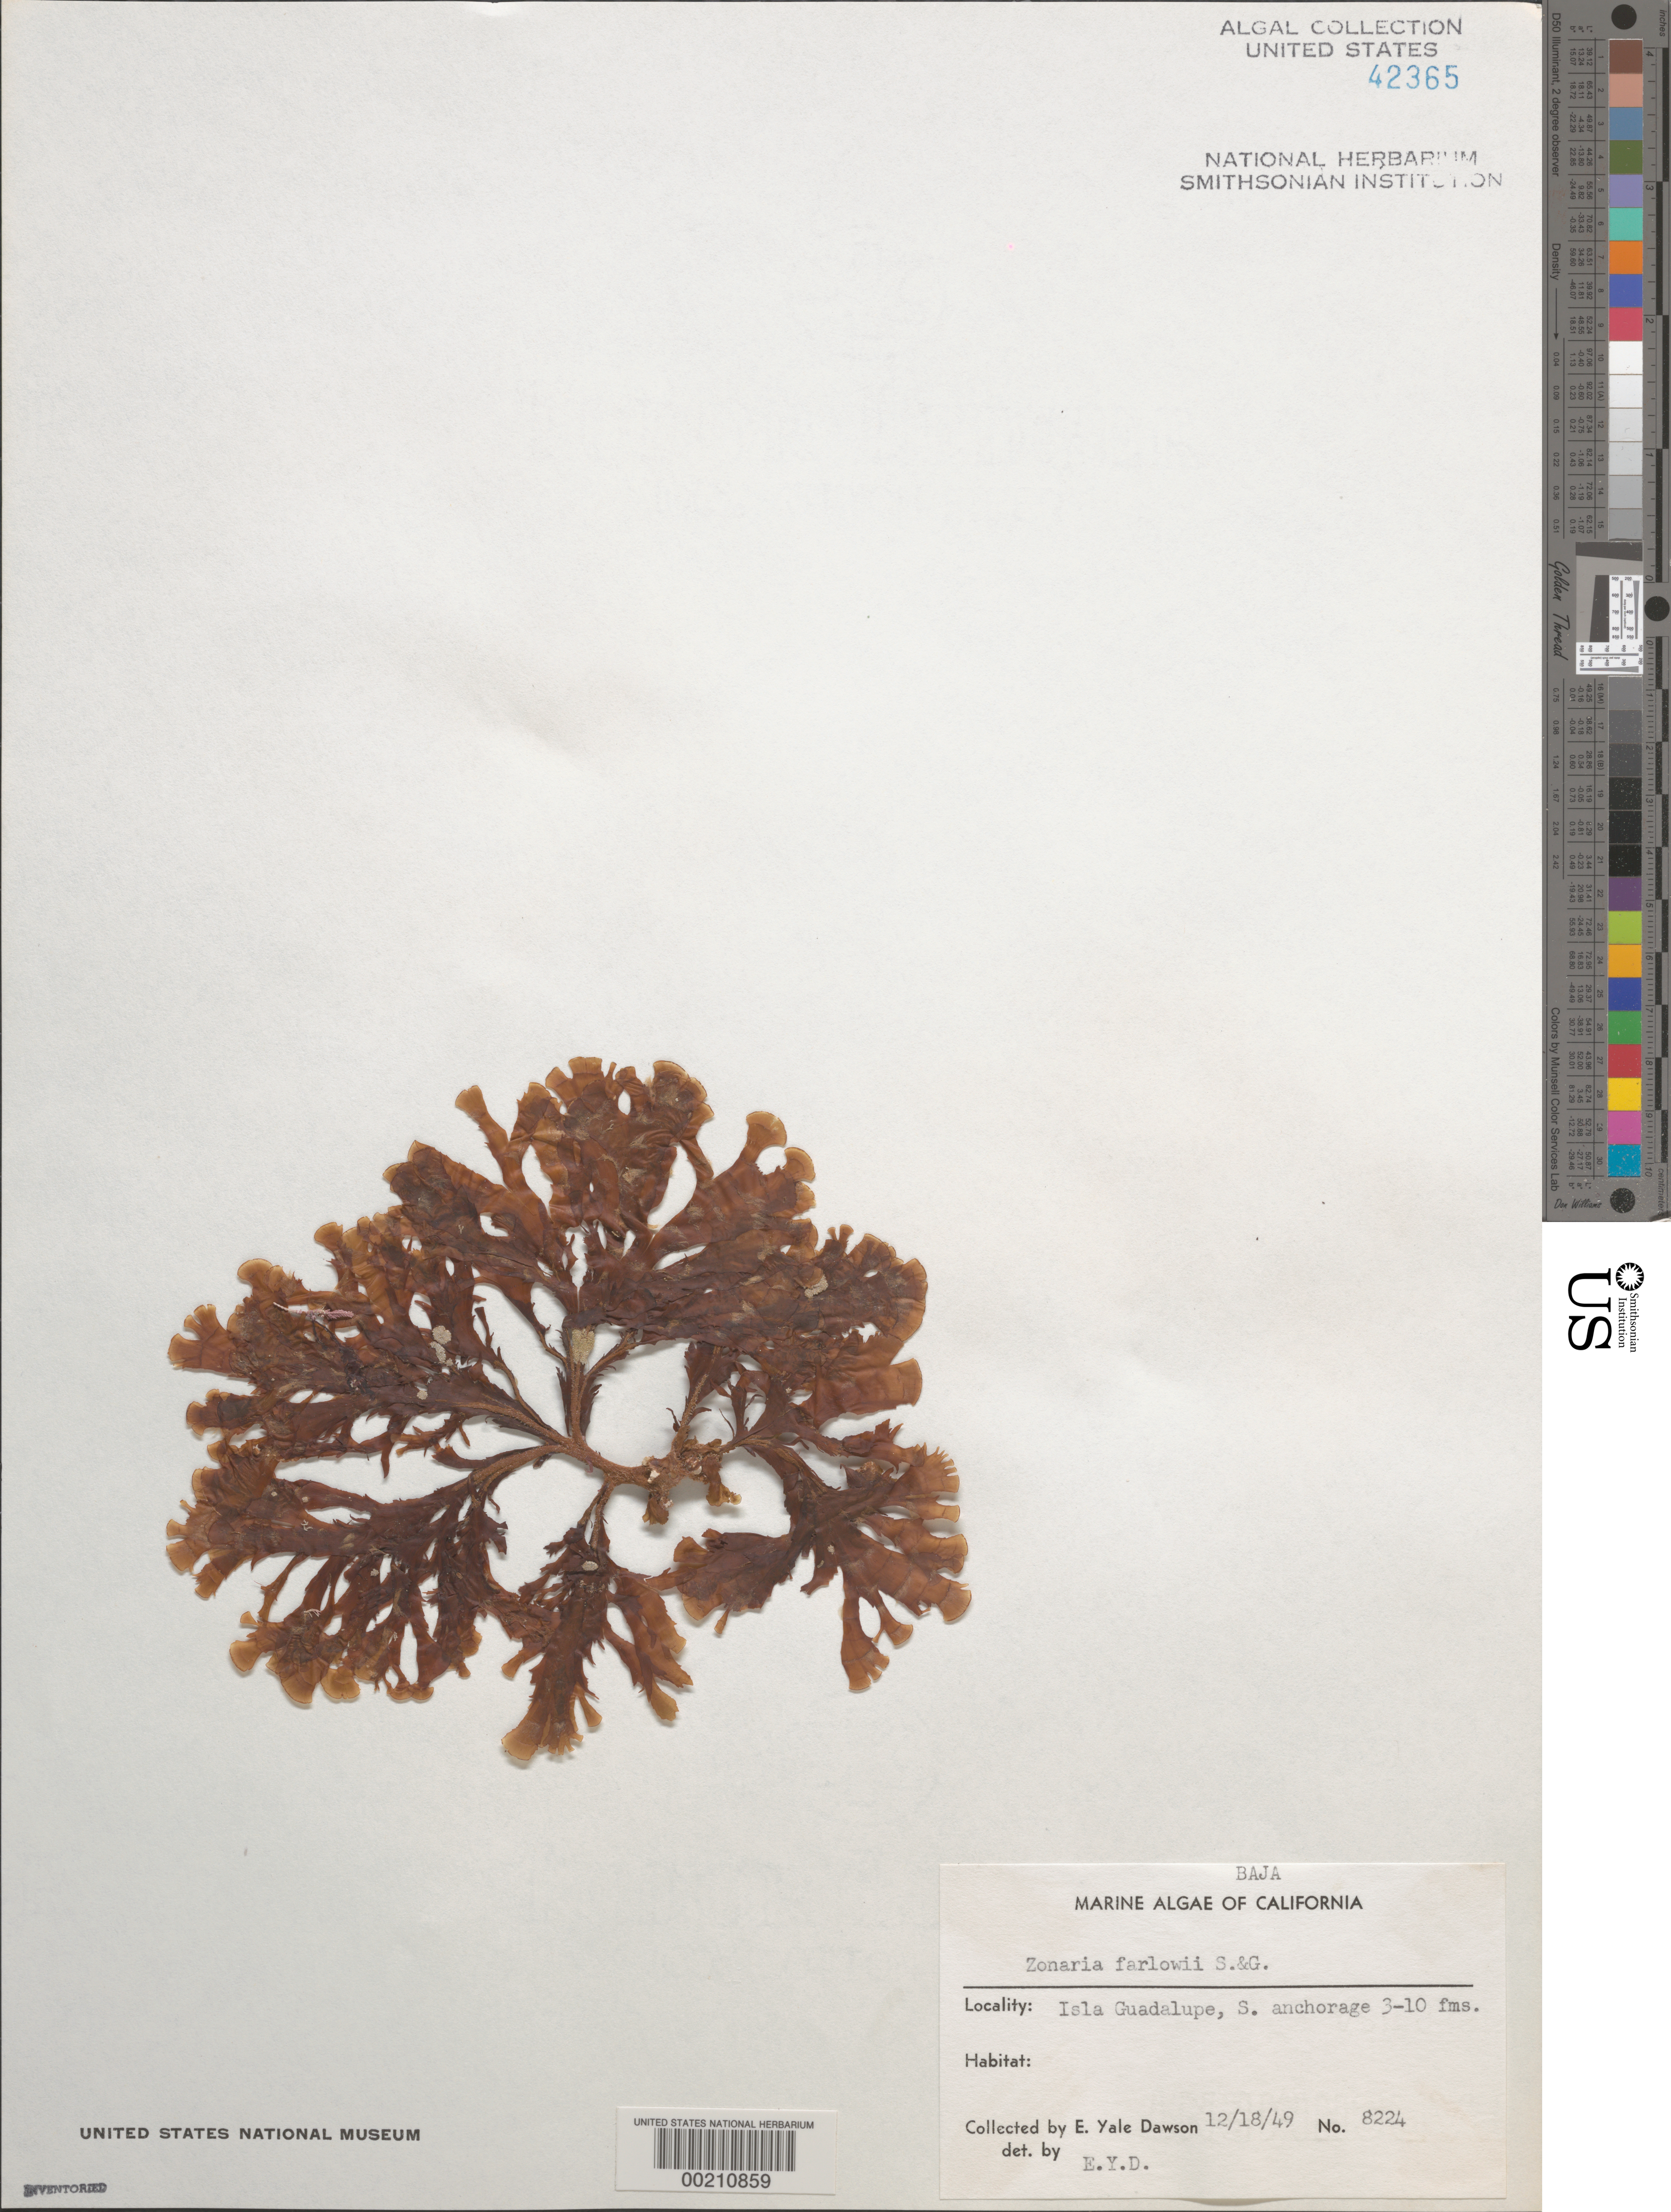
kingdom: Chromista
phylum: Ochrophyta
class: Phaeophyceae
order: Dictyotales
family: Dictyotaceae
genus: Zonaria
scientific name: Zonaria farlowii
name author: Setch. & N.L. Gardner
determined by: Dawson, E. Y.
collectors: E. Y. Dawson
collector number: EYD 8224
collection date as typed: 18 Dec 1949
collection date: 1949-12-18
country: Mexico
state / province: Baja California Norte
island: Isla Guadalupe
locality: South anchorage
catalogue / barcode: US 42365